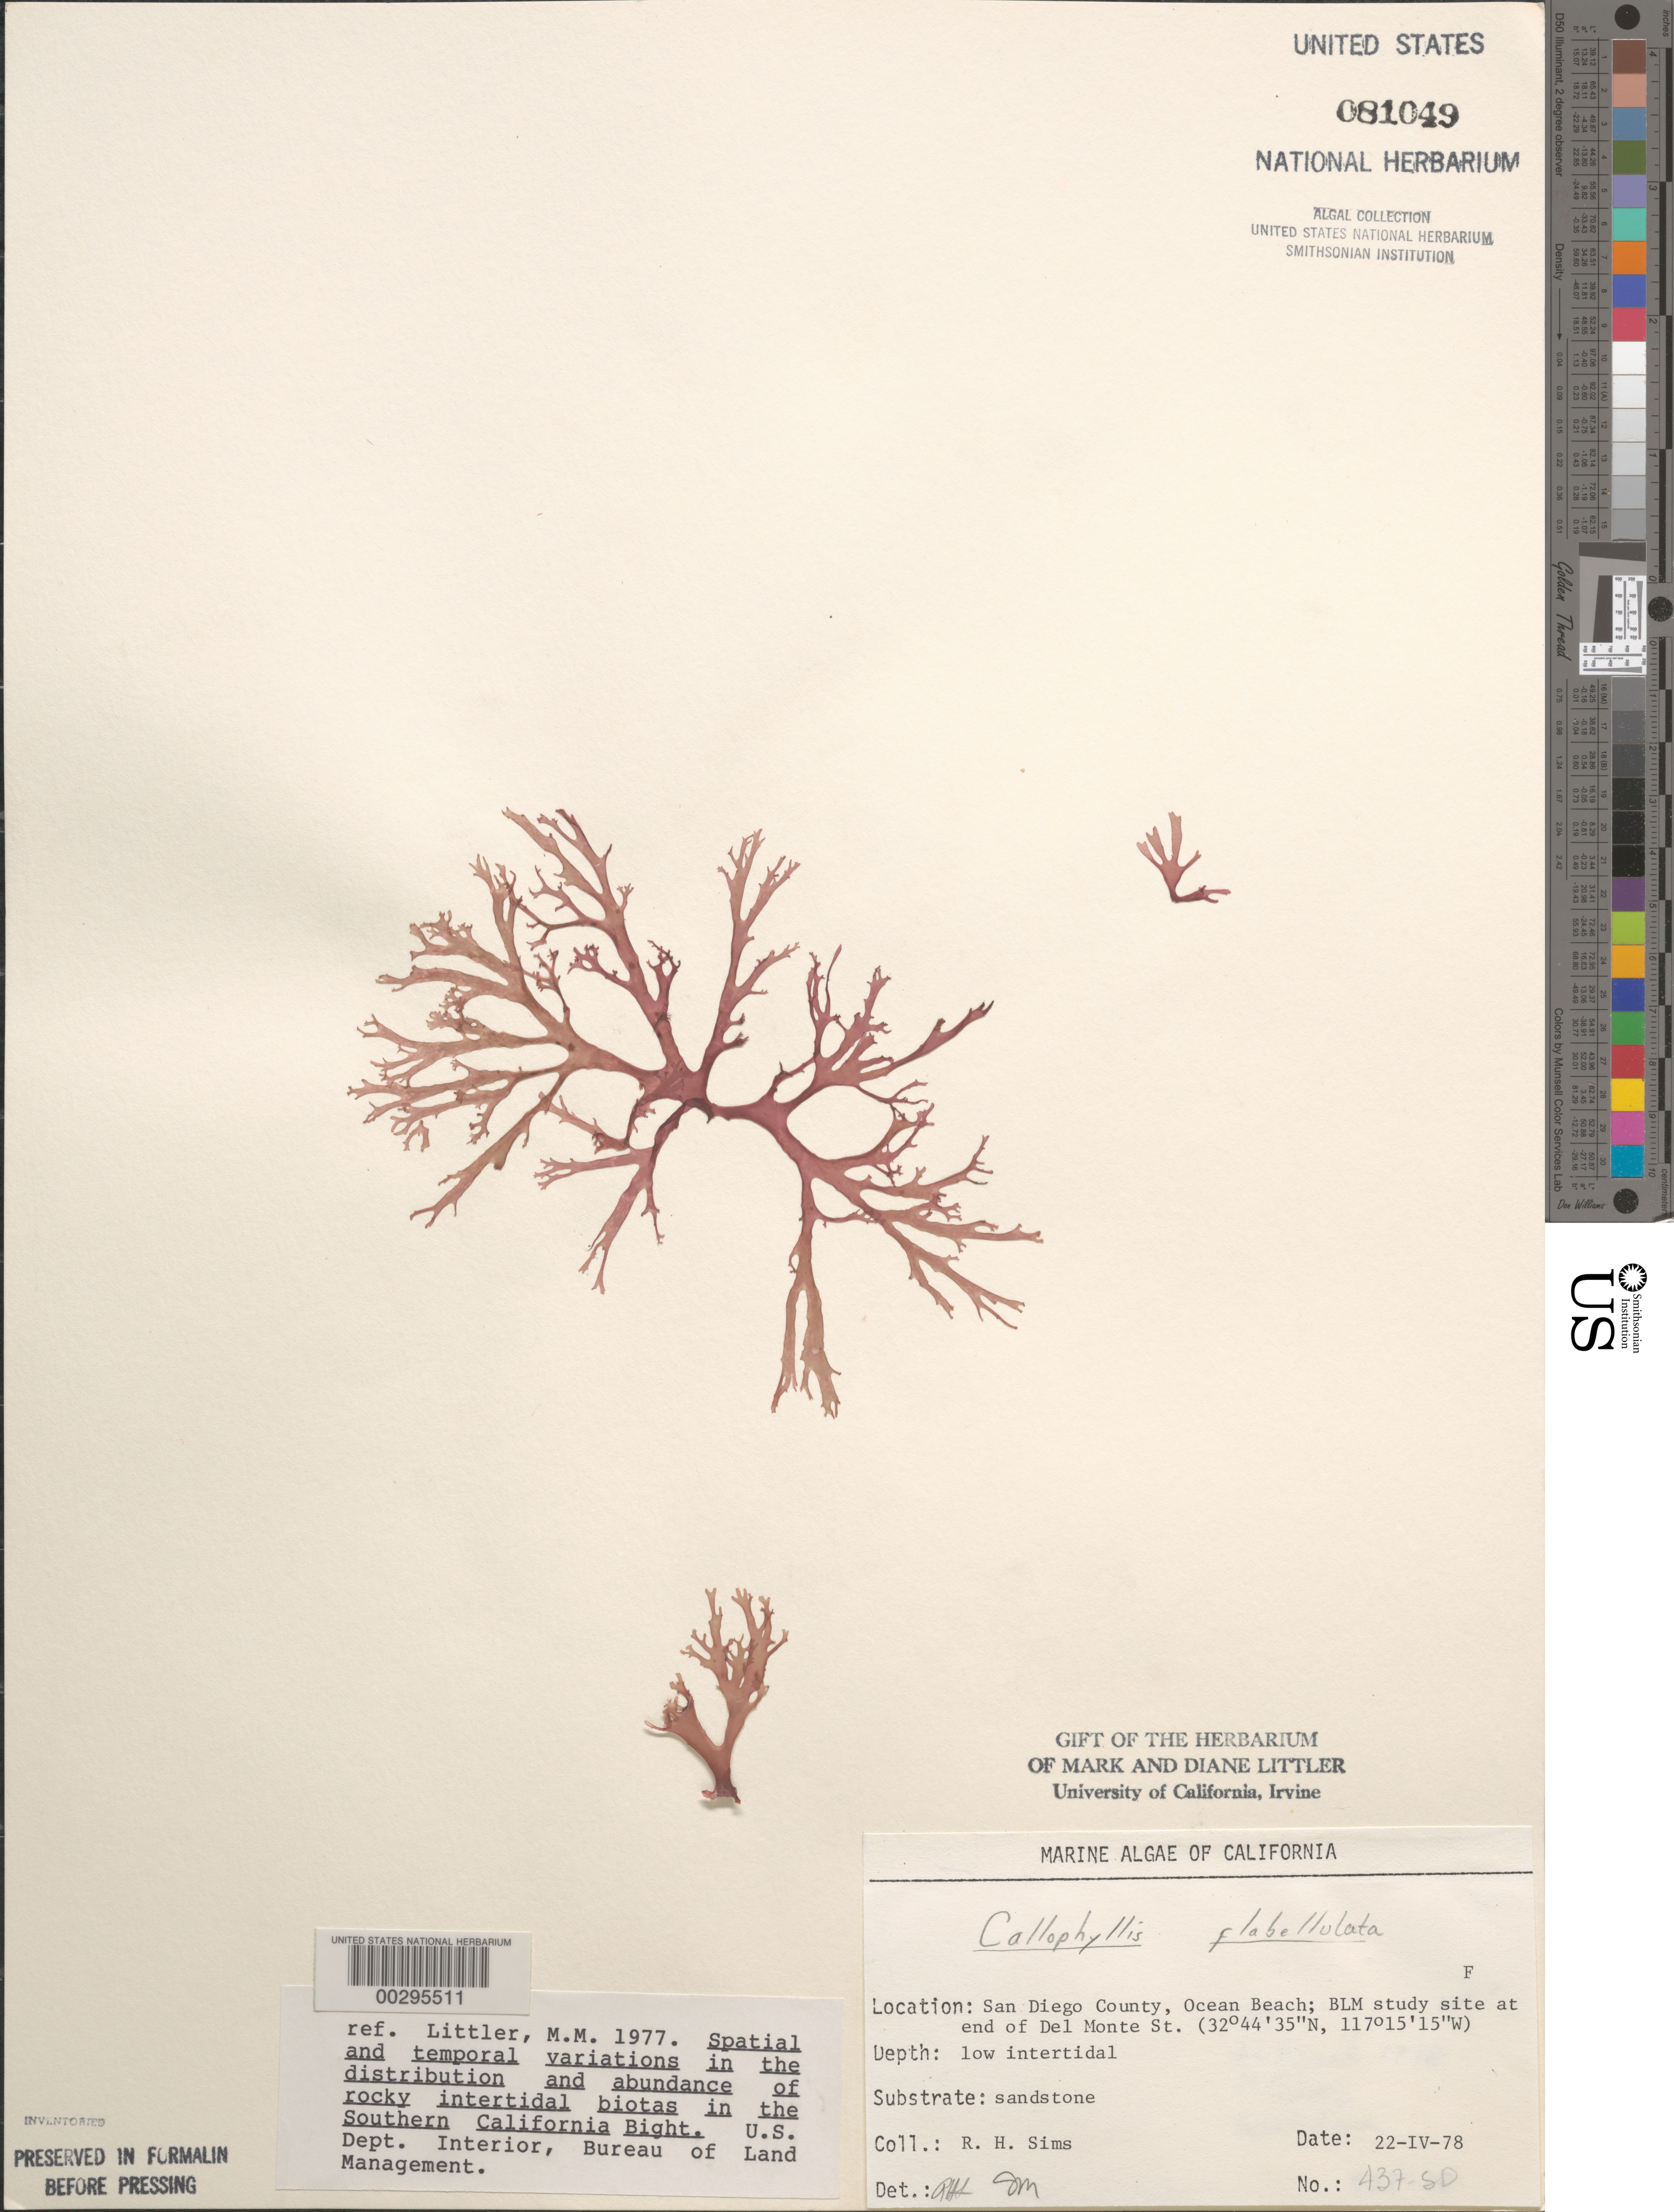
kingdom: Plantae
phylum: Rhodophyta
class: Florideophyceae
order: Gigartinales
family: Kallymeniaceae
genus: Callophyllis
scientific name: Callophyllis flabellulata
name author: Harv.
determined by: Sims, Robert H.; Murray, S. N.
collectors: R. H. Sims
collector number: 437-SD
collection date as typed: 22 Apr 1978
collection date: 1978-04-22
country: United States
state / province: California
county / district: San Diego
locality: End of Del Monte Street, Ocean Beach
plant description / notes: BLM-SOCALBIGHT Rocky Intertidal Survey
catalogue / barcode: US 81049